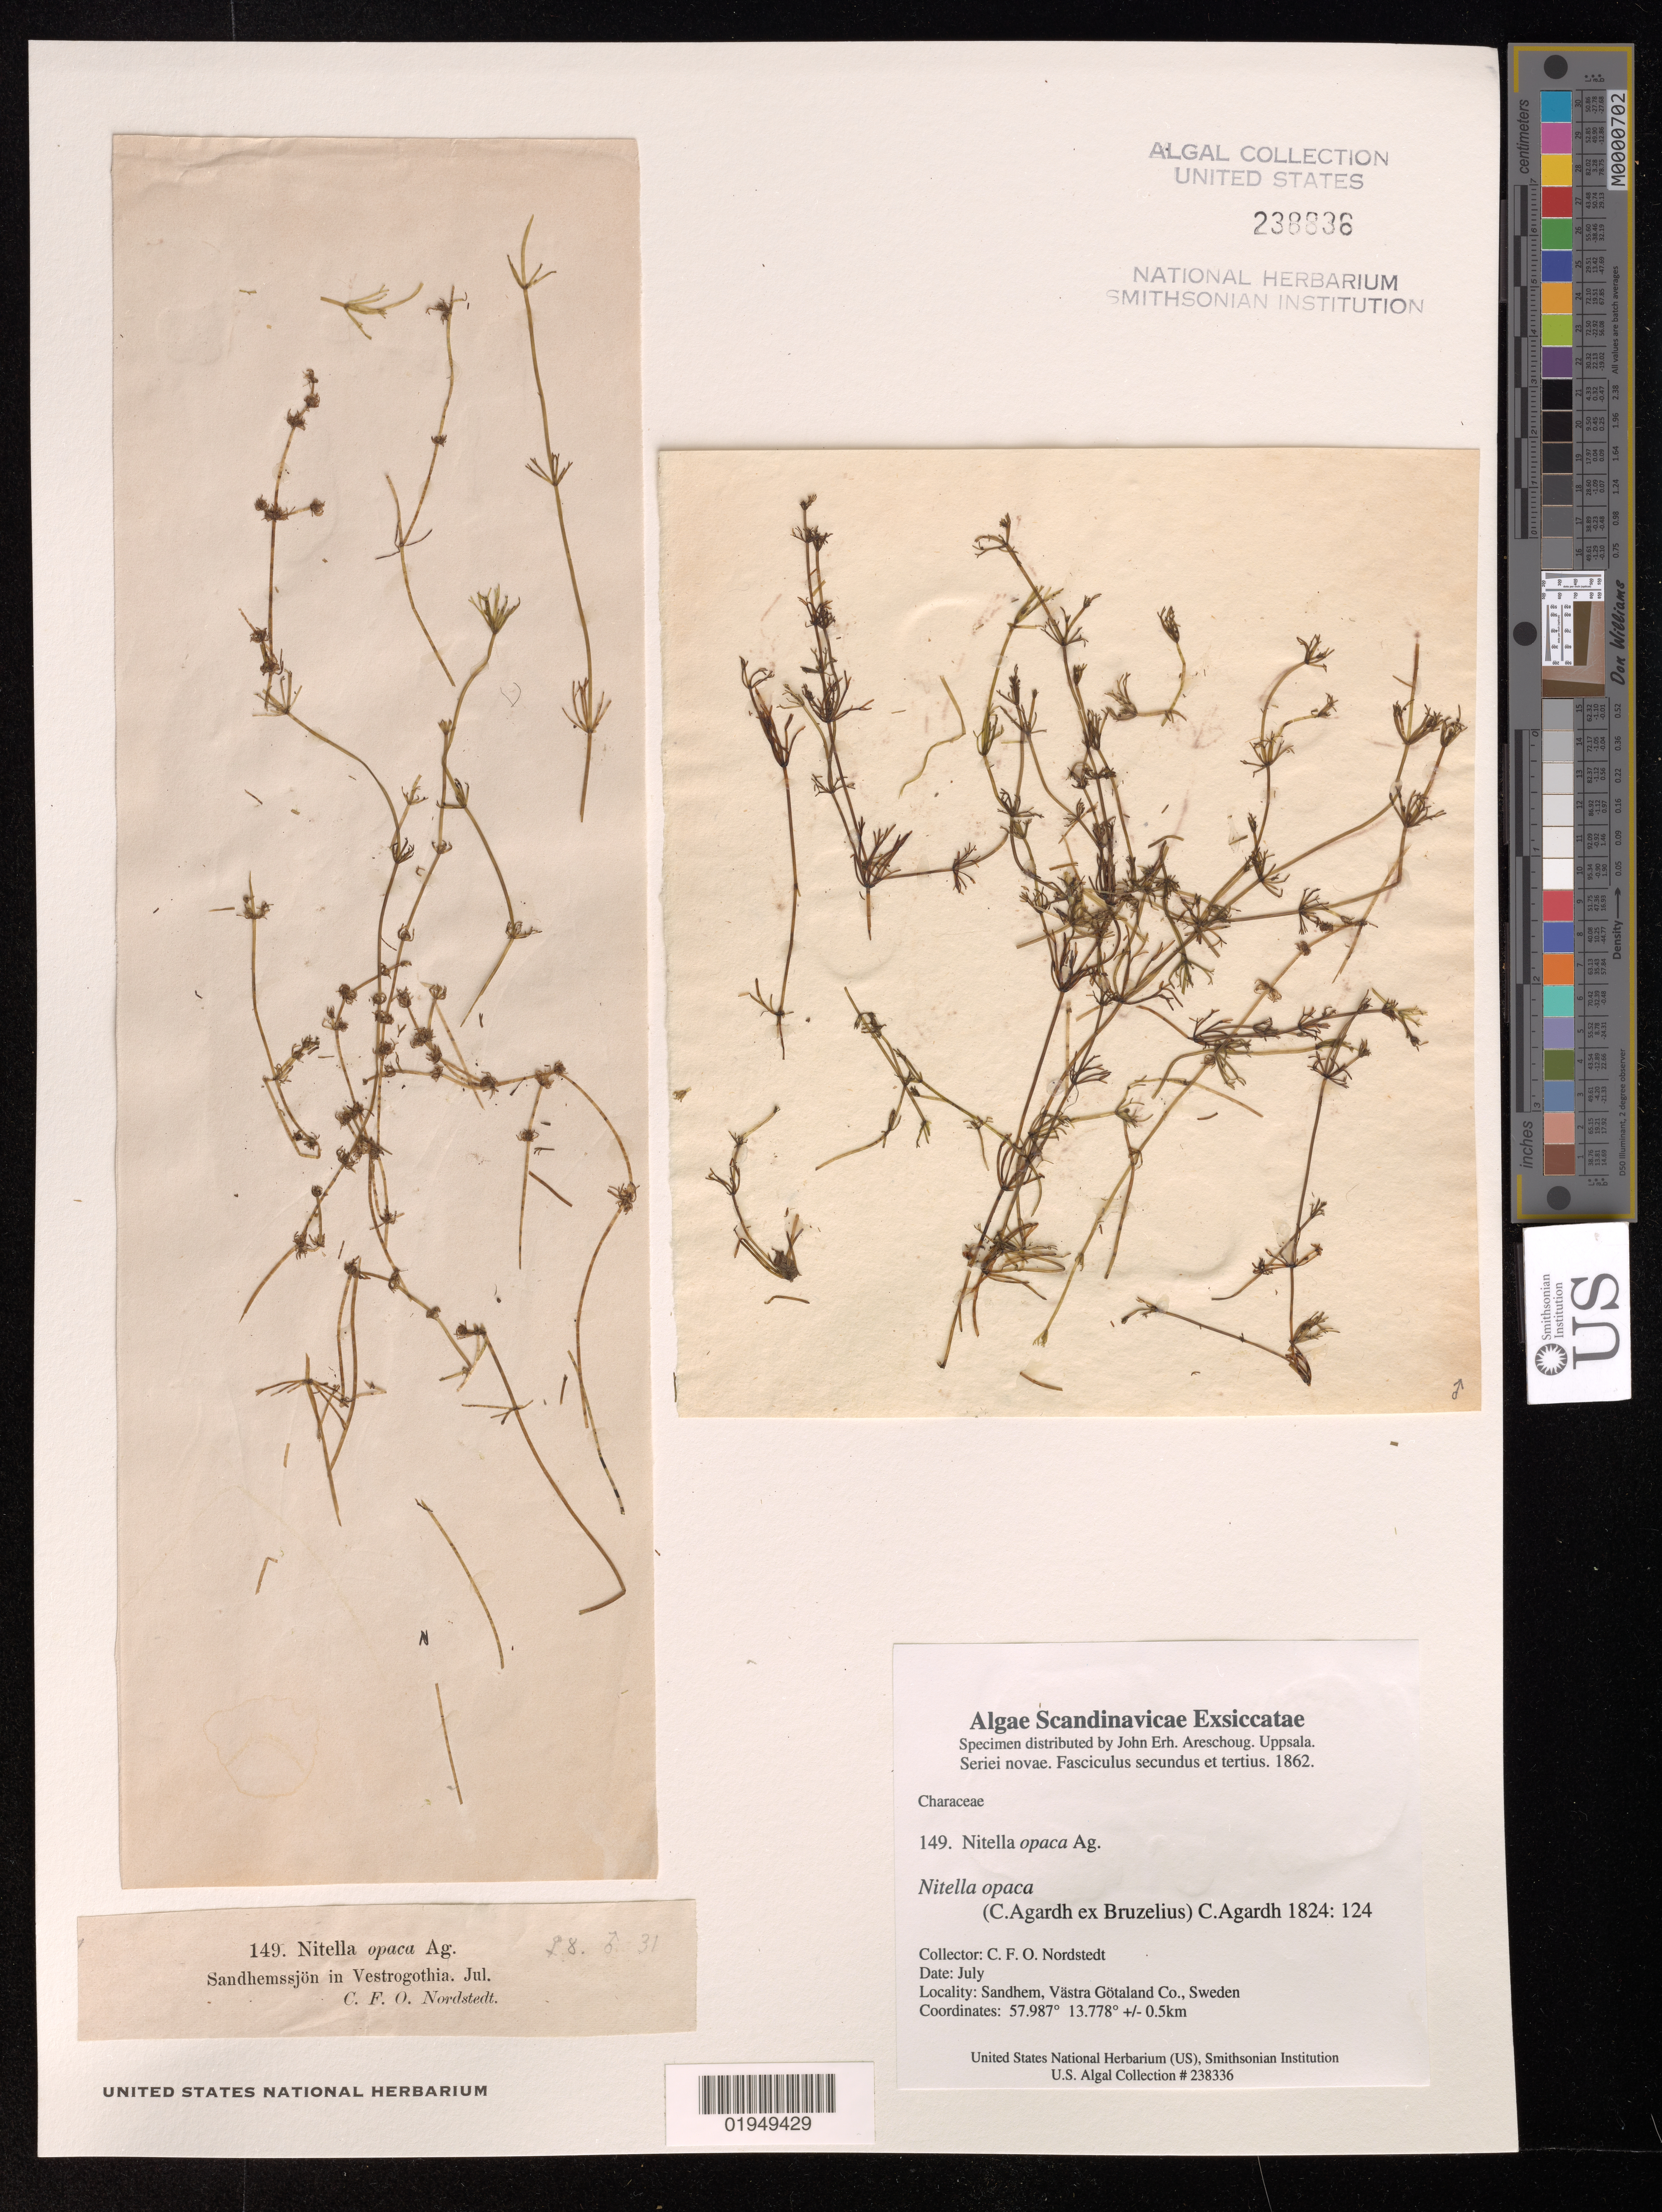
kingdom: Plantae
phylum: Charophyta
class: Charophyceae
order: Charales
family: Characeae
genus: Nitella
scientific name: Nitella opaca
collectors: C. F. O. Nordstedt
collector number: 149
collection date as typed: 17 Jul 1862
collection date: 1862-07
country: Sweden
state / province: Västra Götaland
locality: Sandhem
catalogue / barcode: US 238836